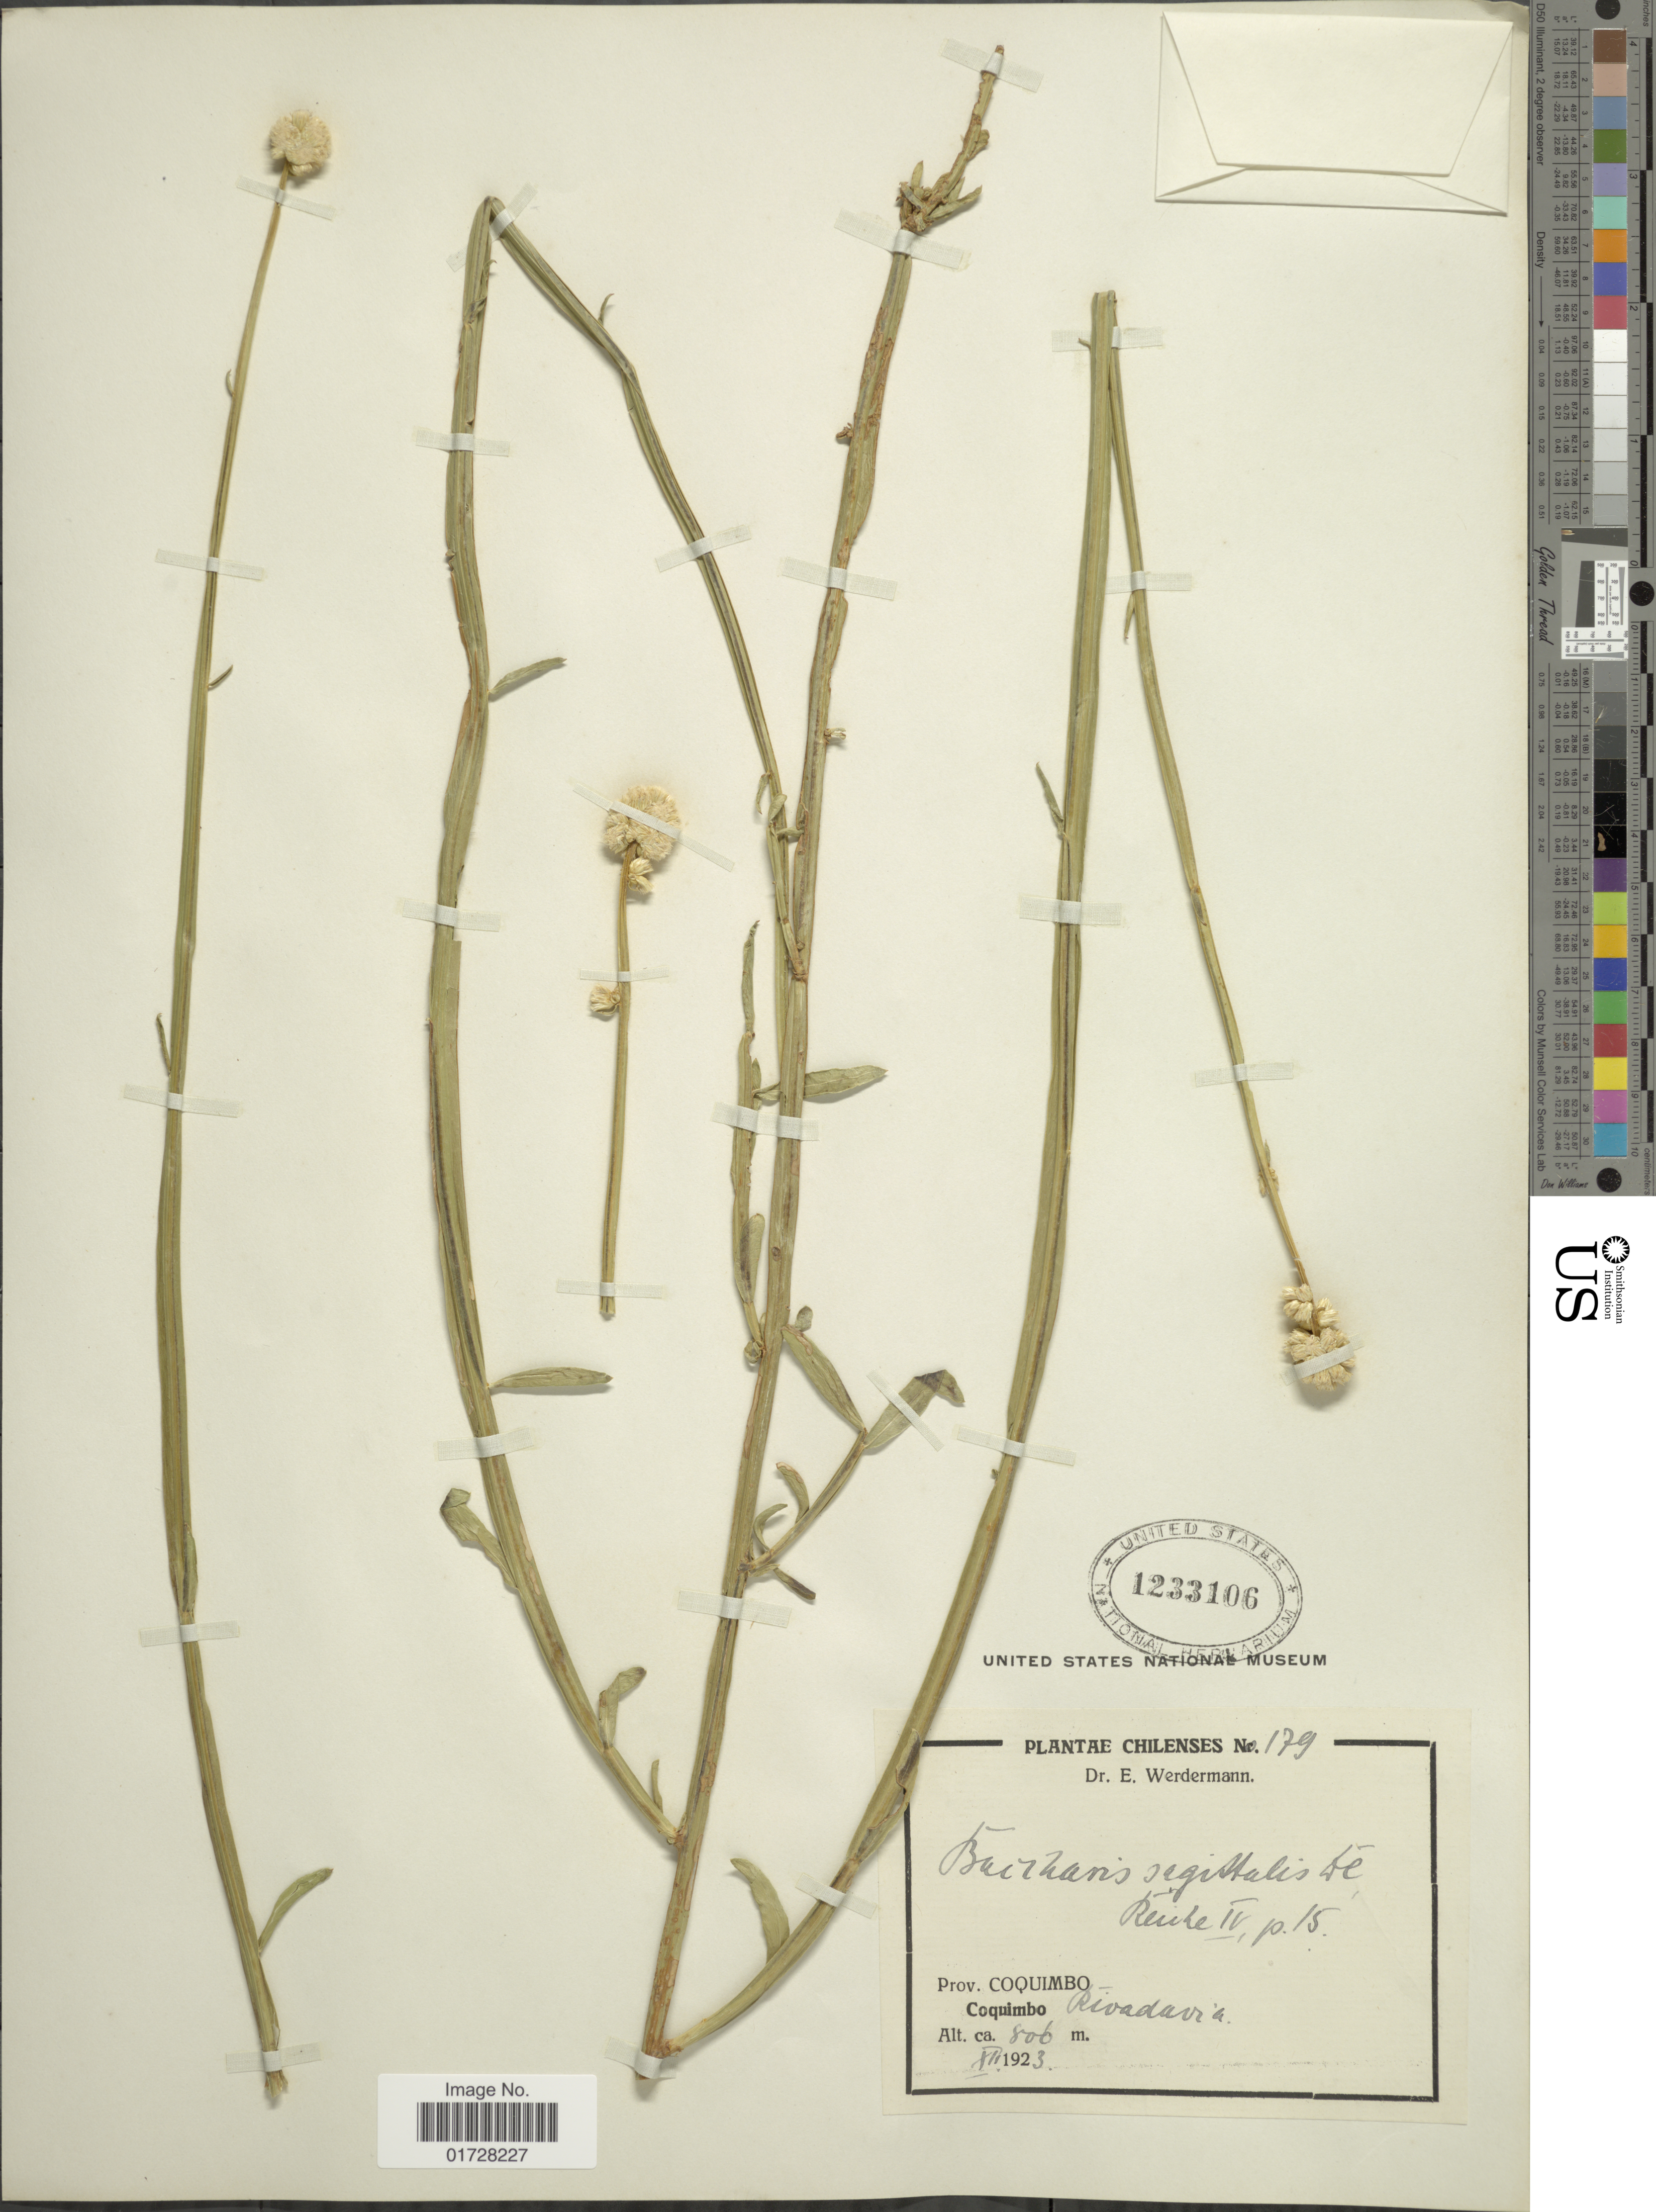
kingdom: Plantae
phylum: Tracheophyta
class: Magnoliopsida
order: Asterales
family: Asteraceae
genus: Baccharis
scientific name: Baccharis sagittalis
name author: (Less.) DC.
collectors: E. Werdermann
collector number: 179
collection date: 1923-12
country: Chile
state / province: Coquimbo (IV)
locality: Coquimbo, Rivadavia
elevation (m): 806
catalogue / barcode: US 1233106